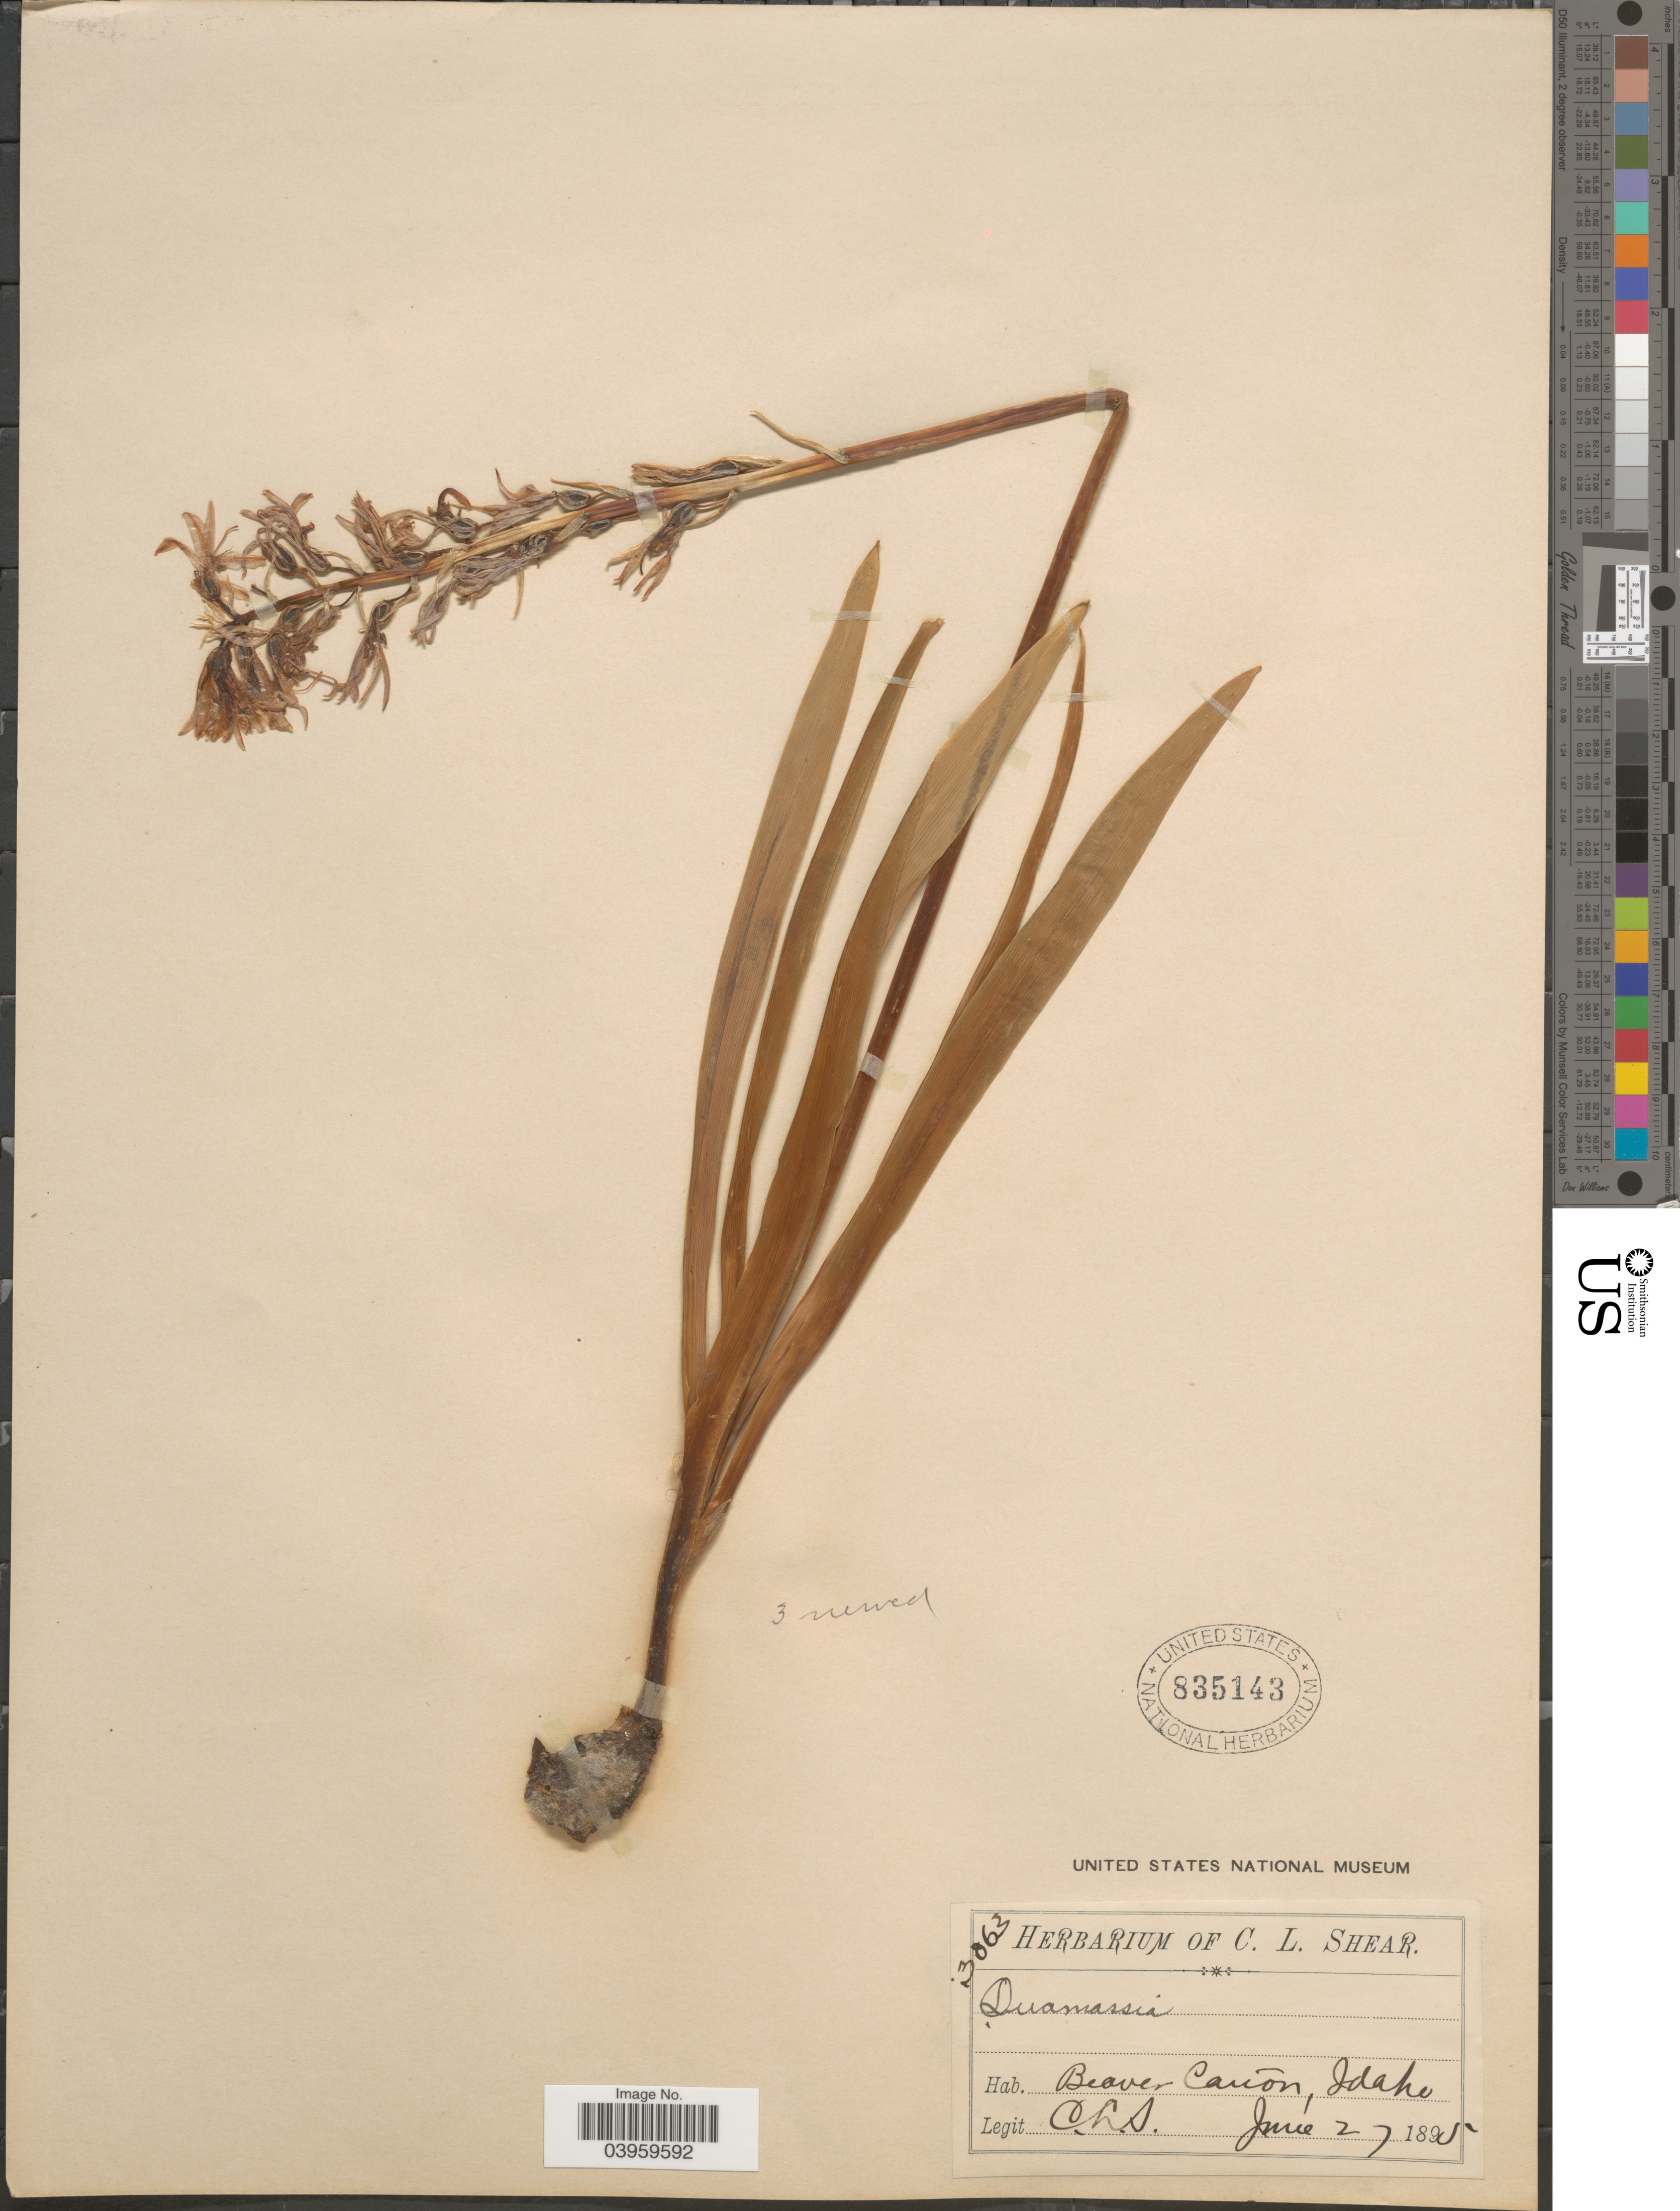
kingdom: Plantae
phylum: Tracheophyta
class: Liliopsida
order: Asparagales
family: Asparagaceae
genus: Camassia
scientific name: Camassia quamash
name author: (Pursh) Greene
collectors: C. L. Shear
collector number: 3863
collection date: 1895-06-27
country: United States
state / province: Idaho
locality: Beaver Cañon.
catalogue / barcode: US 835143